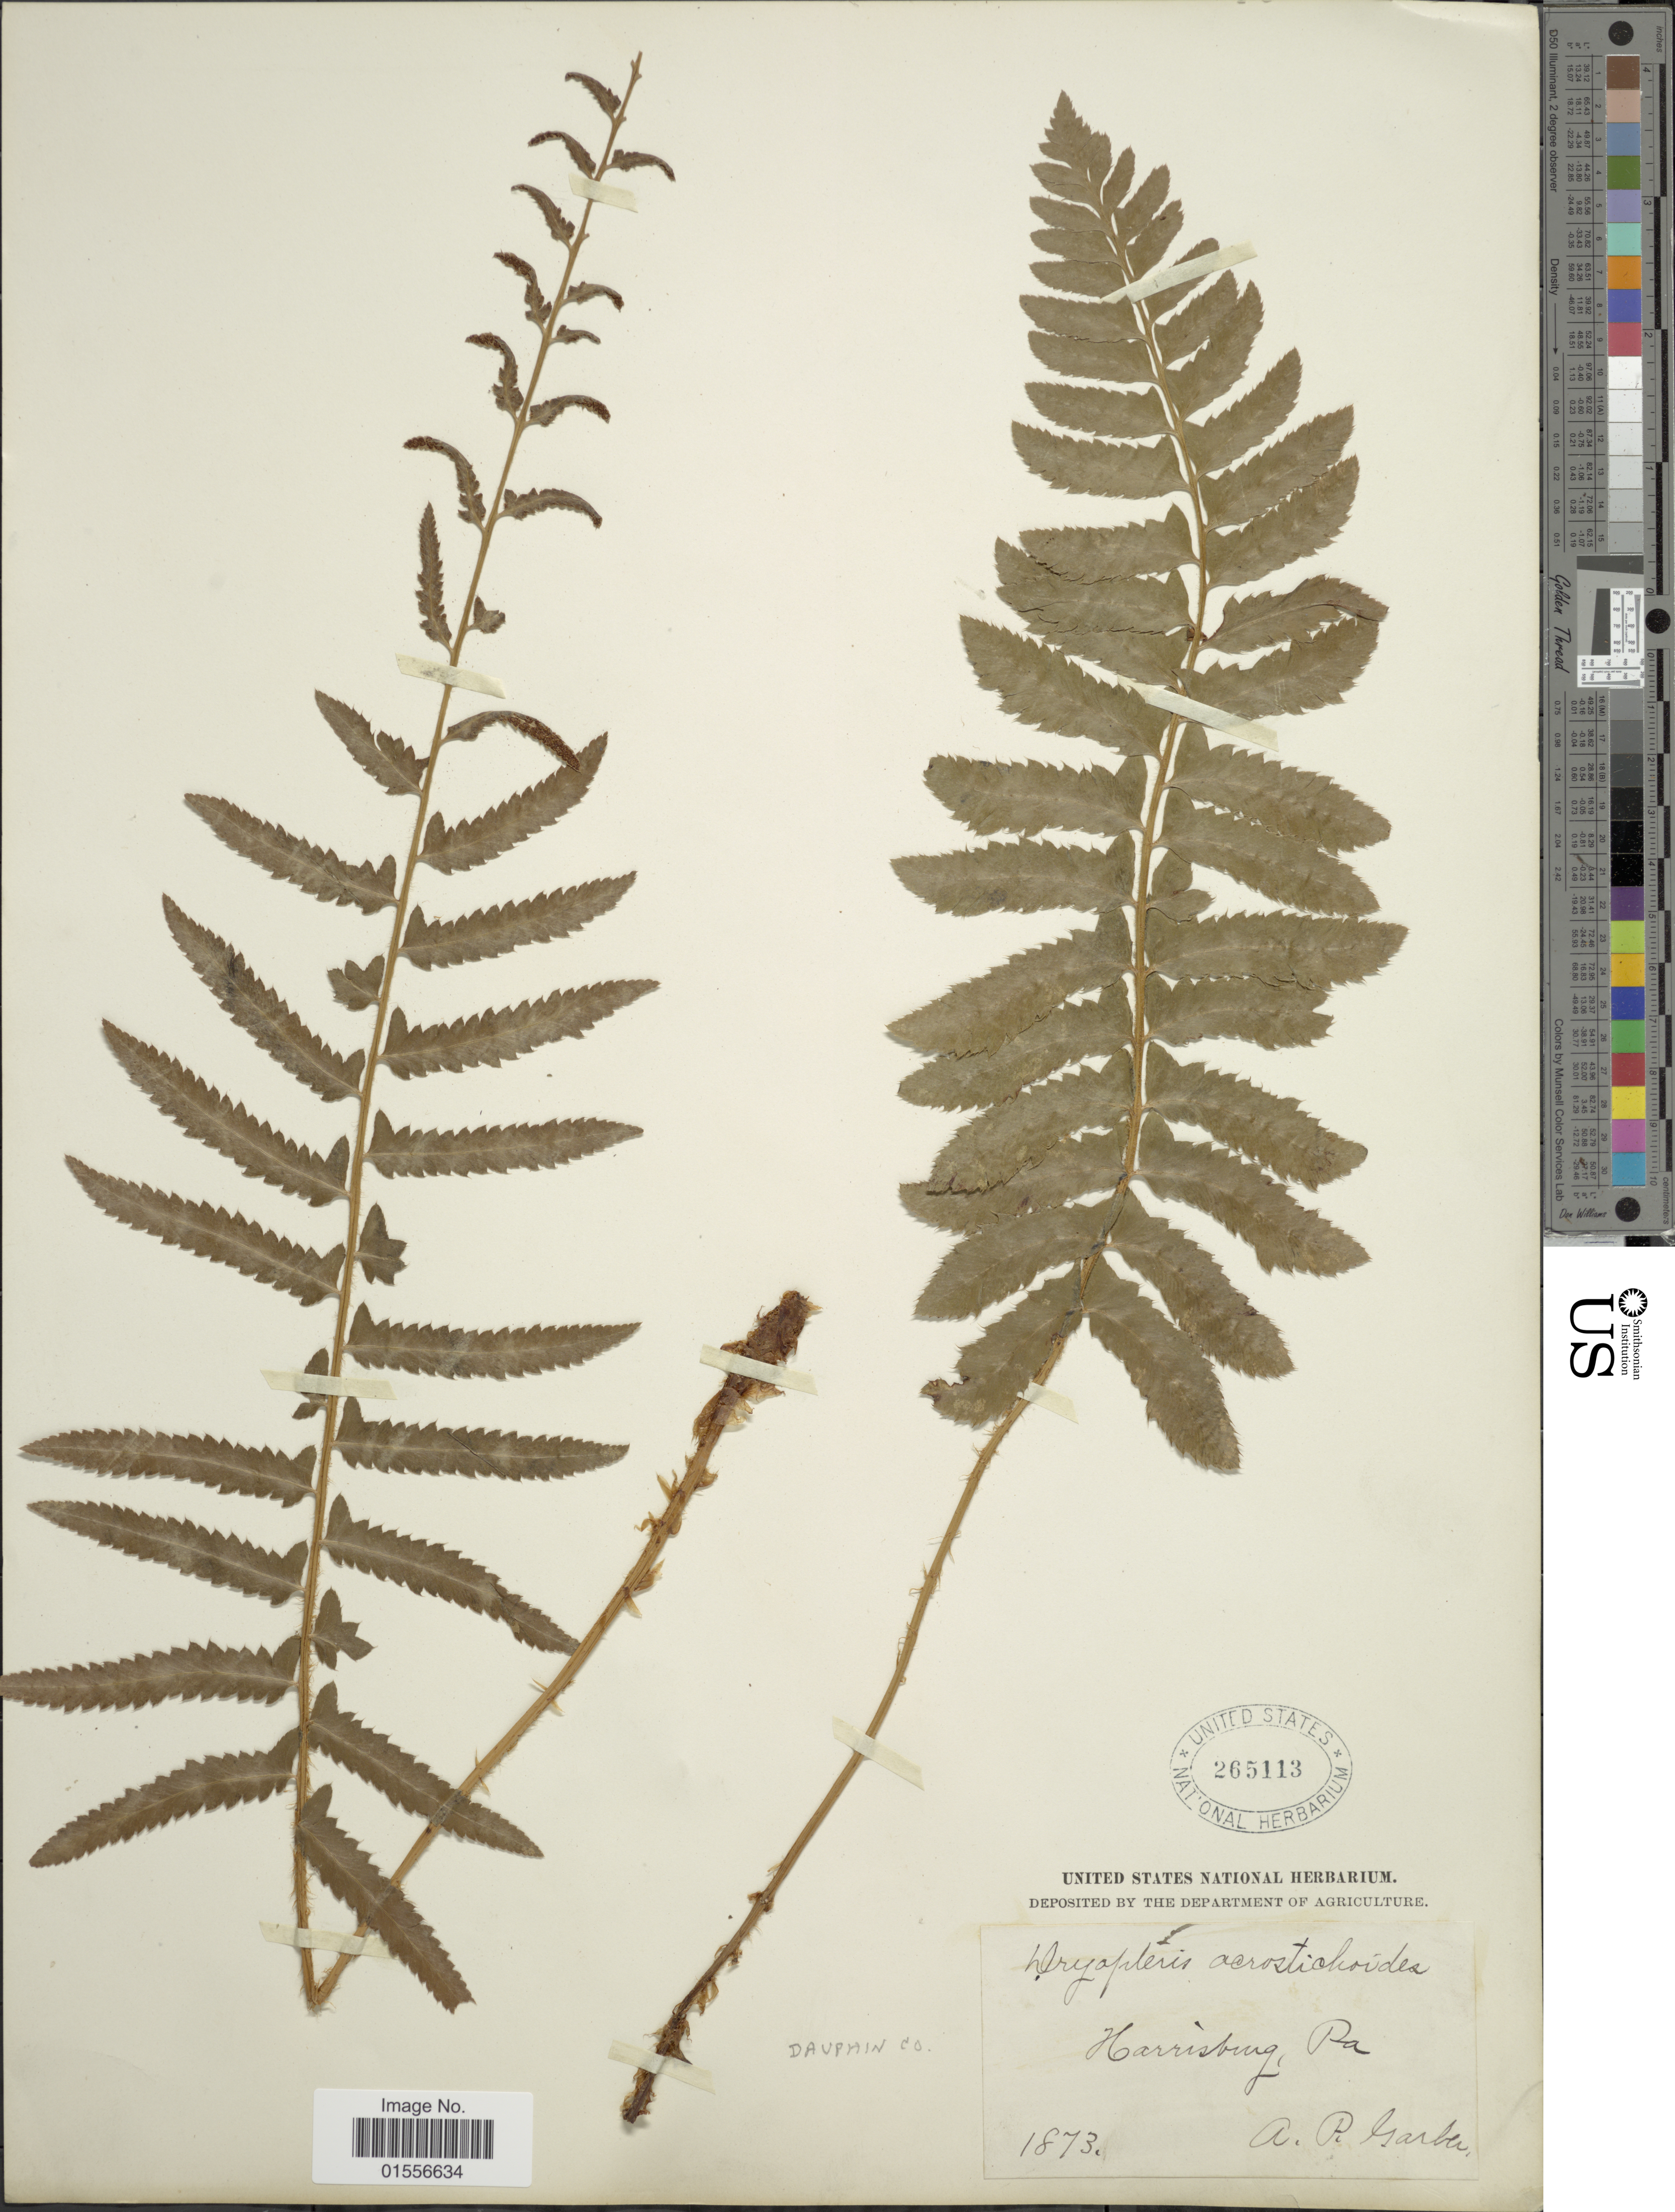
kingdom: Plantae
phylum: Tracheophyta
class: Polypodiopsida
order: Polypodiales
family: Dryopteridaceae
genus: Polystichum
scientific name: Polystichum acrostichoides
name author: (Michx.) Schott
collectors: A. P. Garber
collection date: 1873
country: United States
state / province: Pennsylvania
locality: Harrisburg.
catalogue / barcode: US 265113